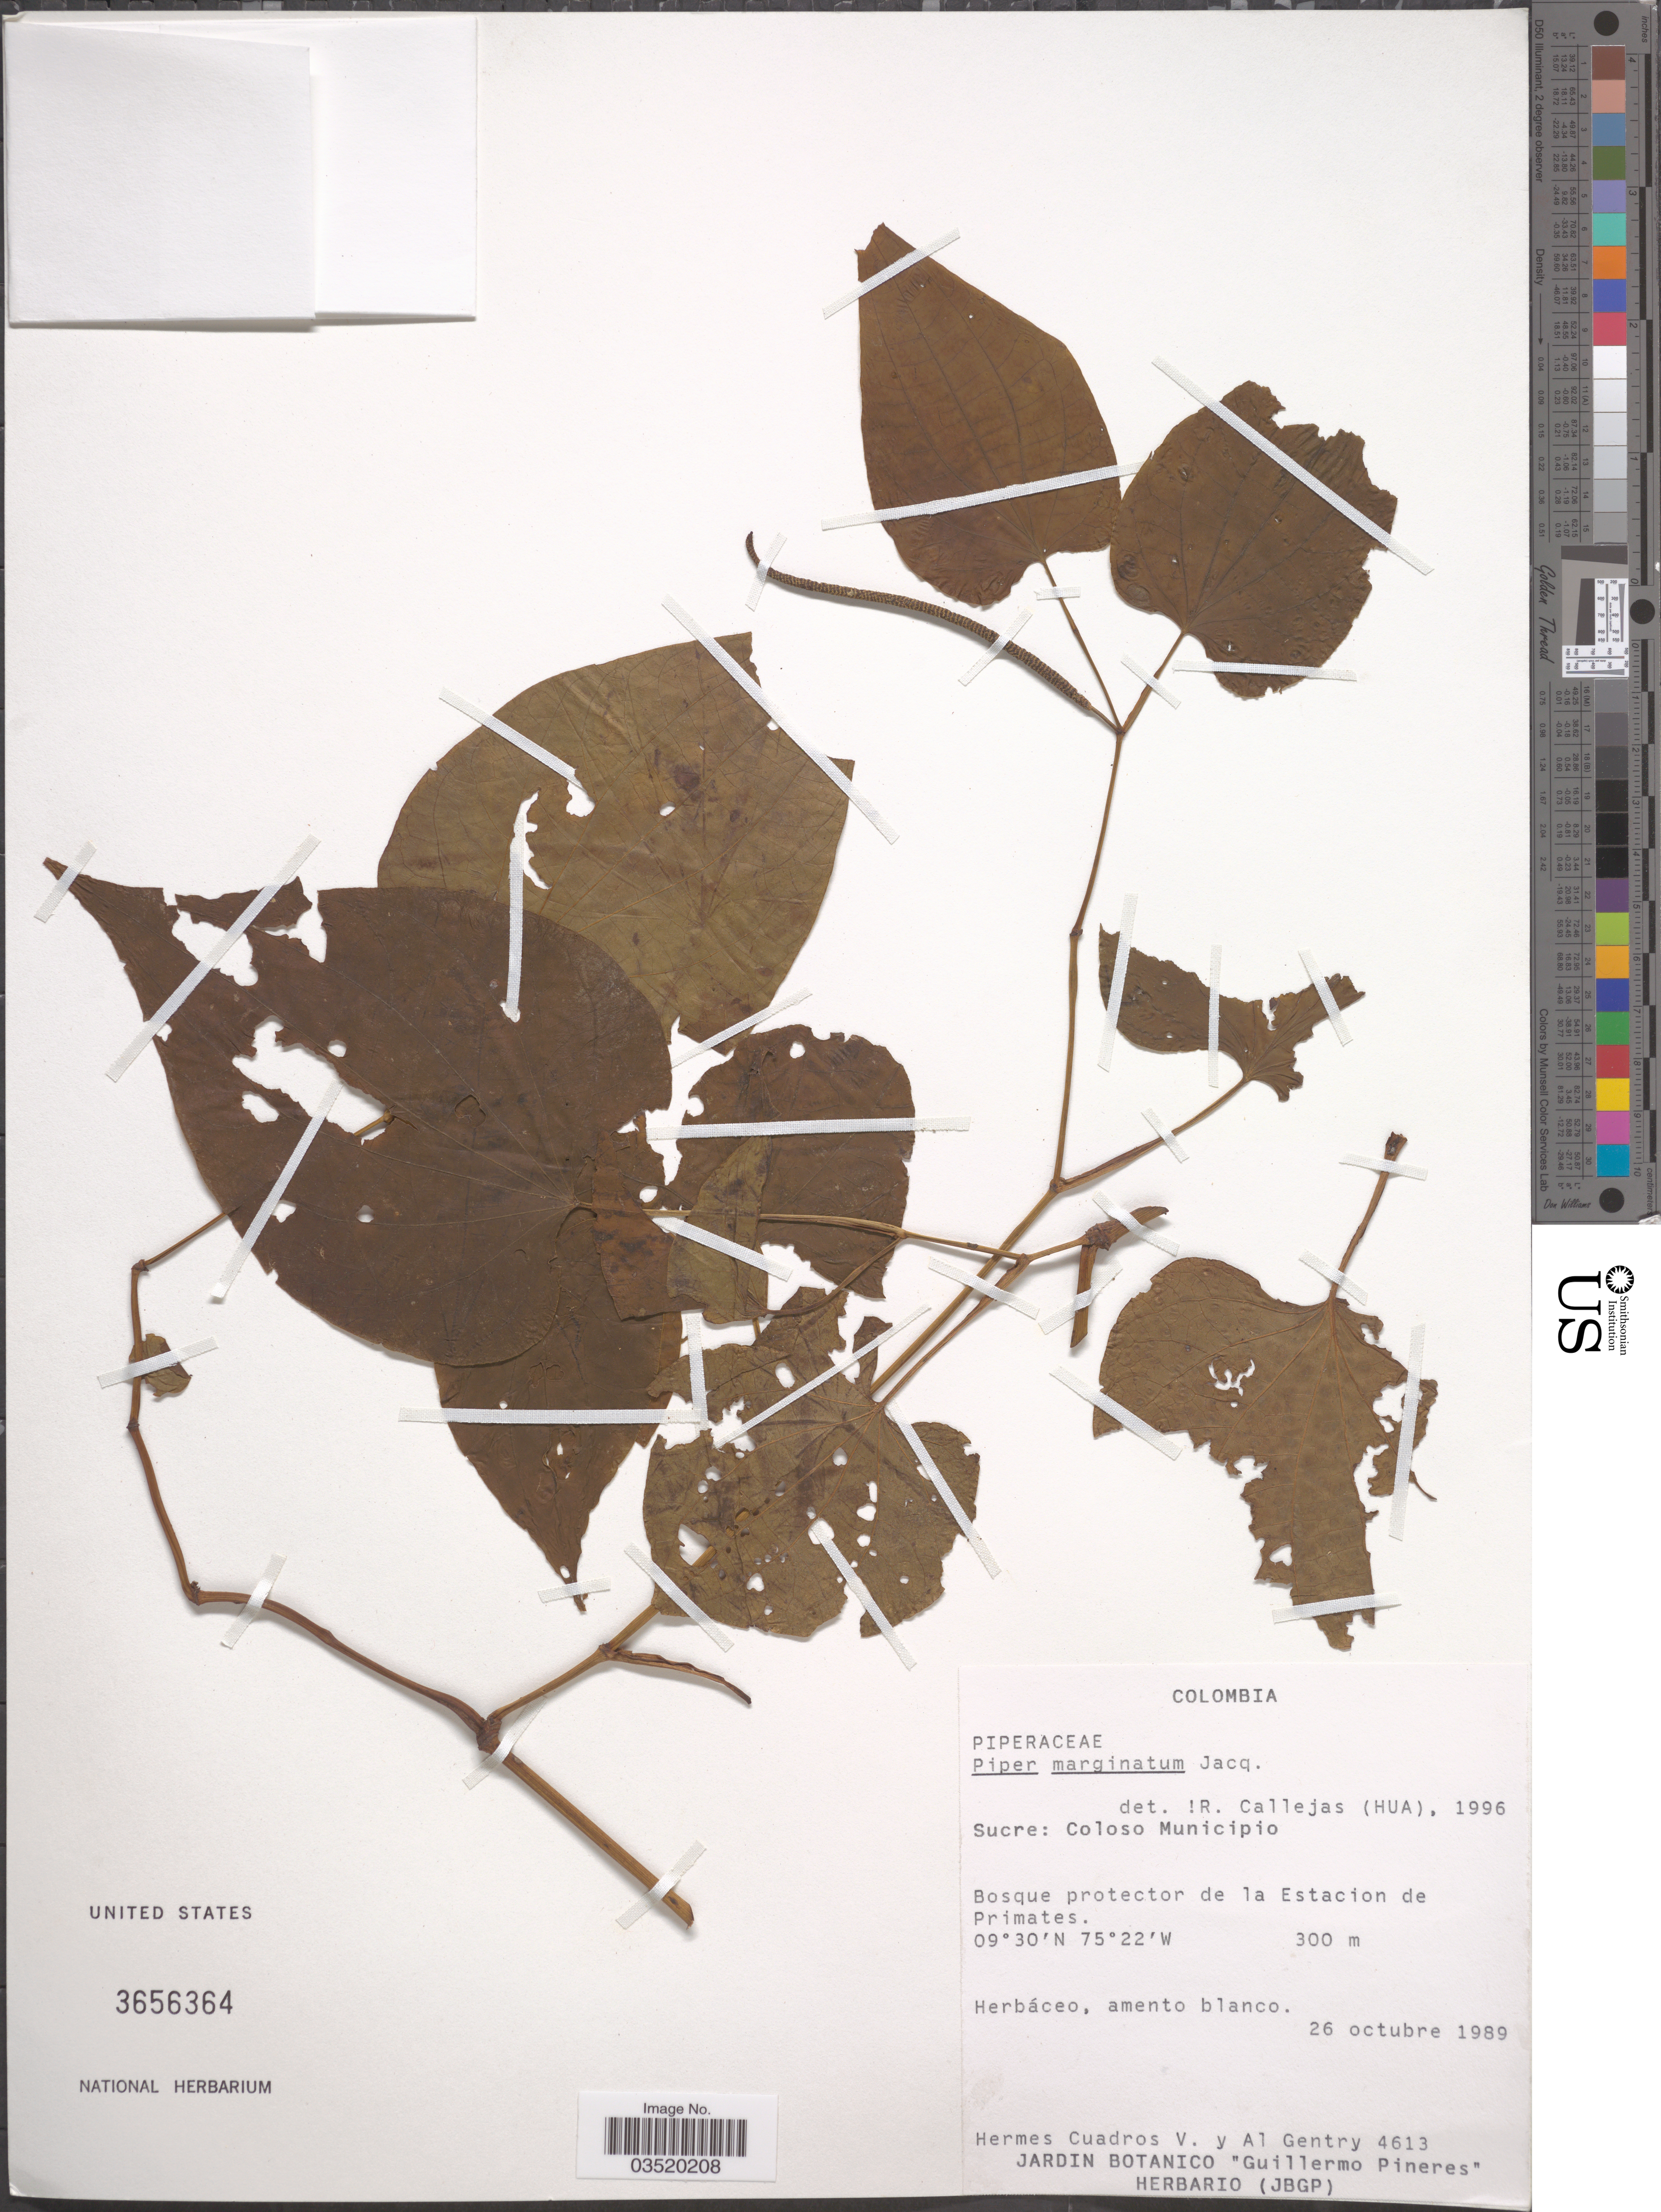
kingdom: Plantae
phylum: Tracheophyta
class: Magnoliopsida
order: Piperales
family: Piperaceae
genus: Piper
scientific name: Piper marginatum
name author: Jacq.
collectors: H. Cuadros V. & A. H. Gentry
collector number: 4613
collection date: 1989-10-26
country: Colombia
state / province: Sucre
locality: Coloso Municipio. Bosque protector de la Estacion de Primates.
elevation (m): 300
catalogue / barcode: US 3656364